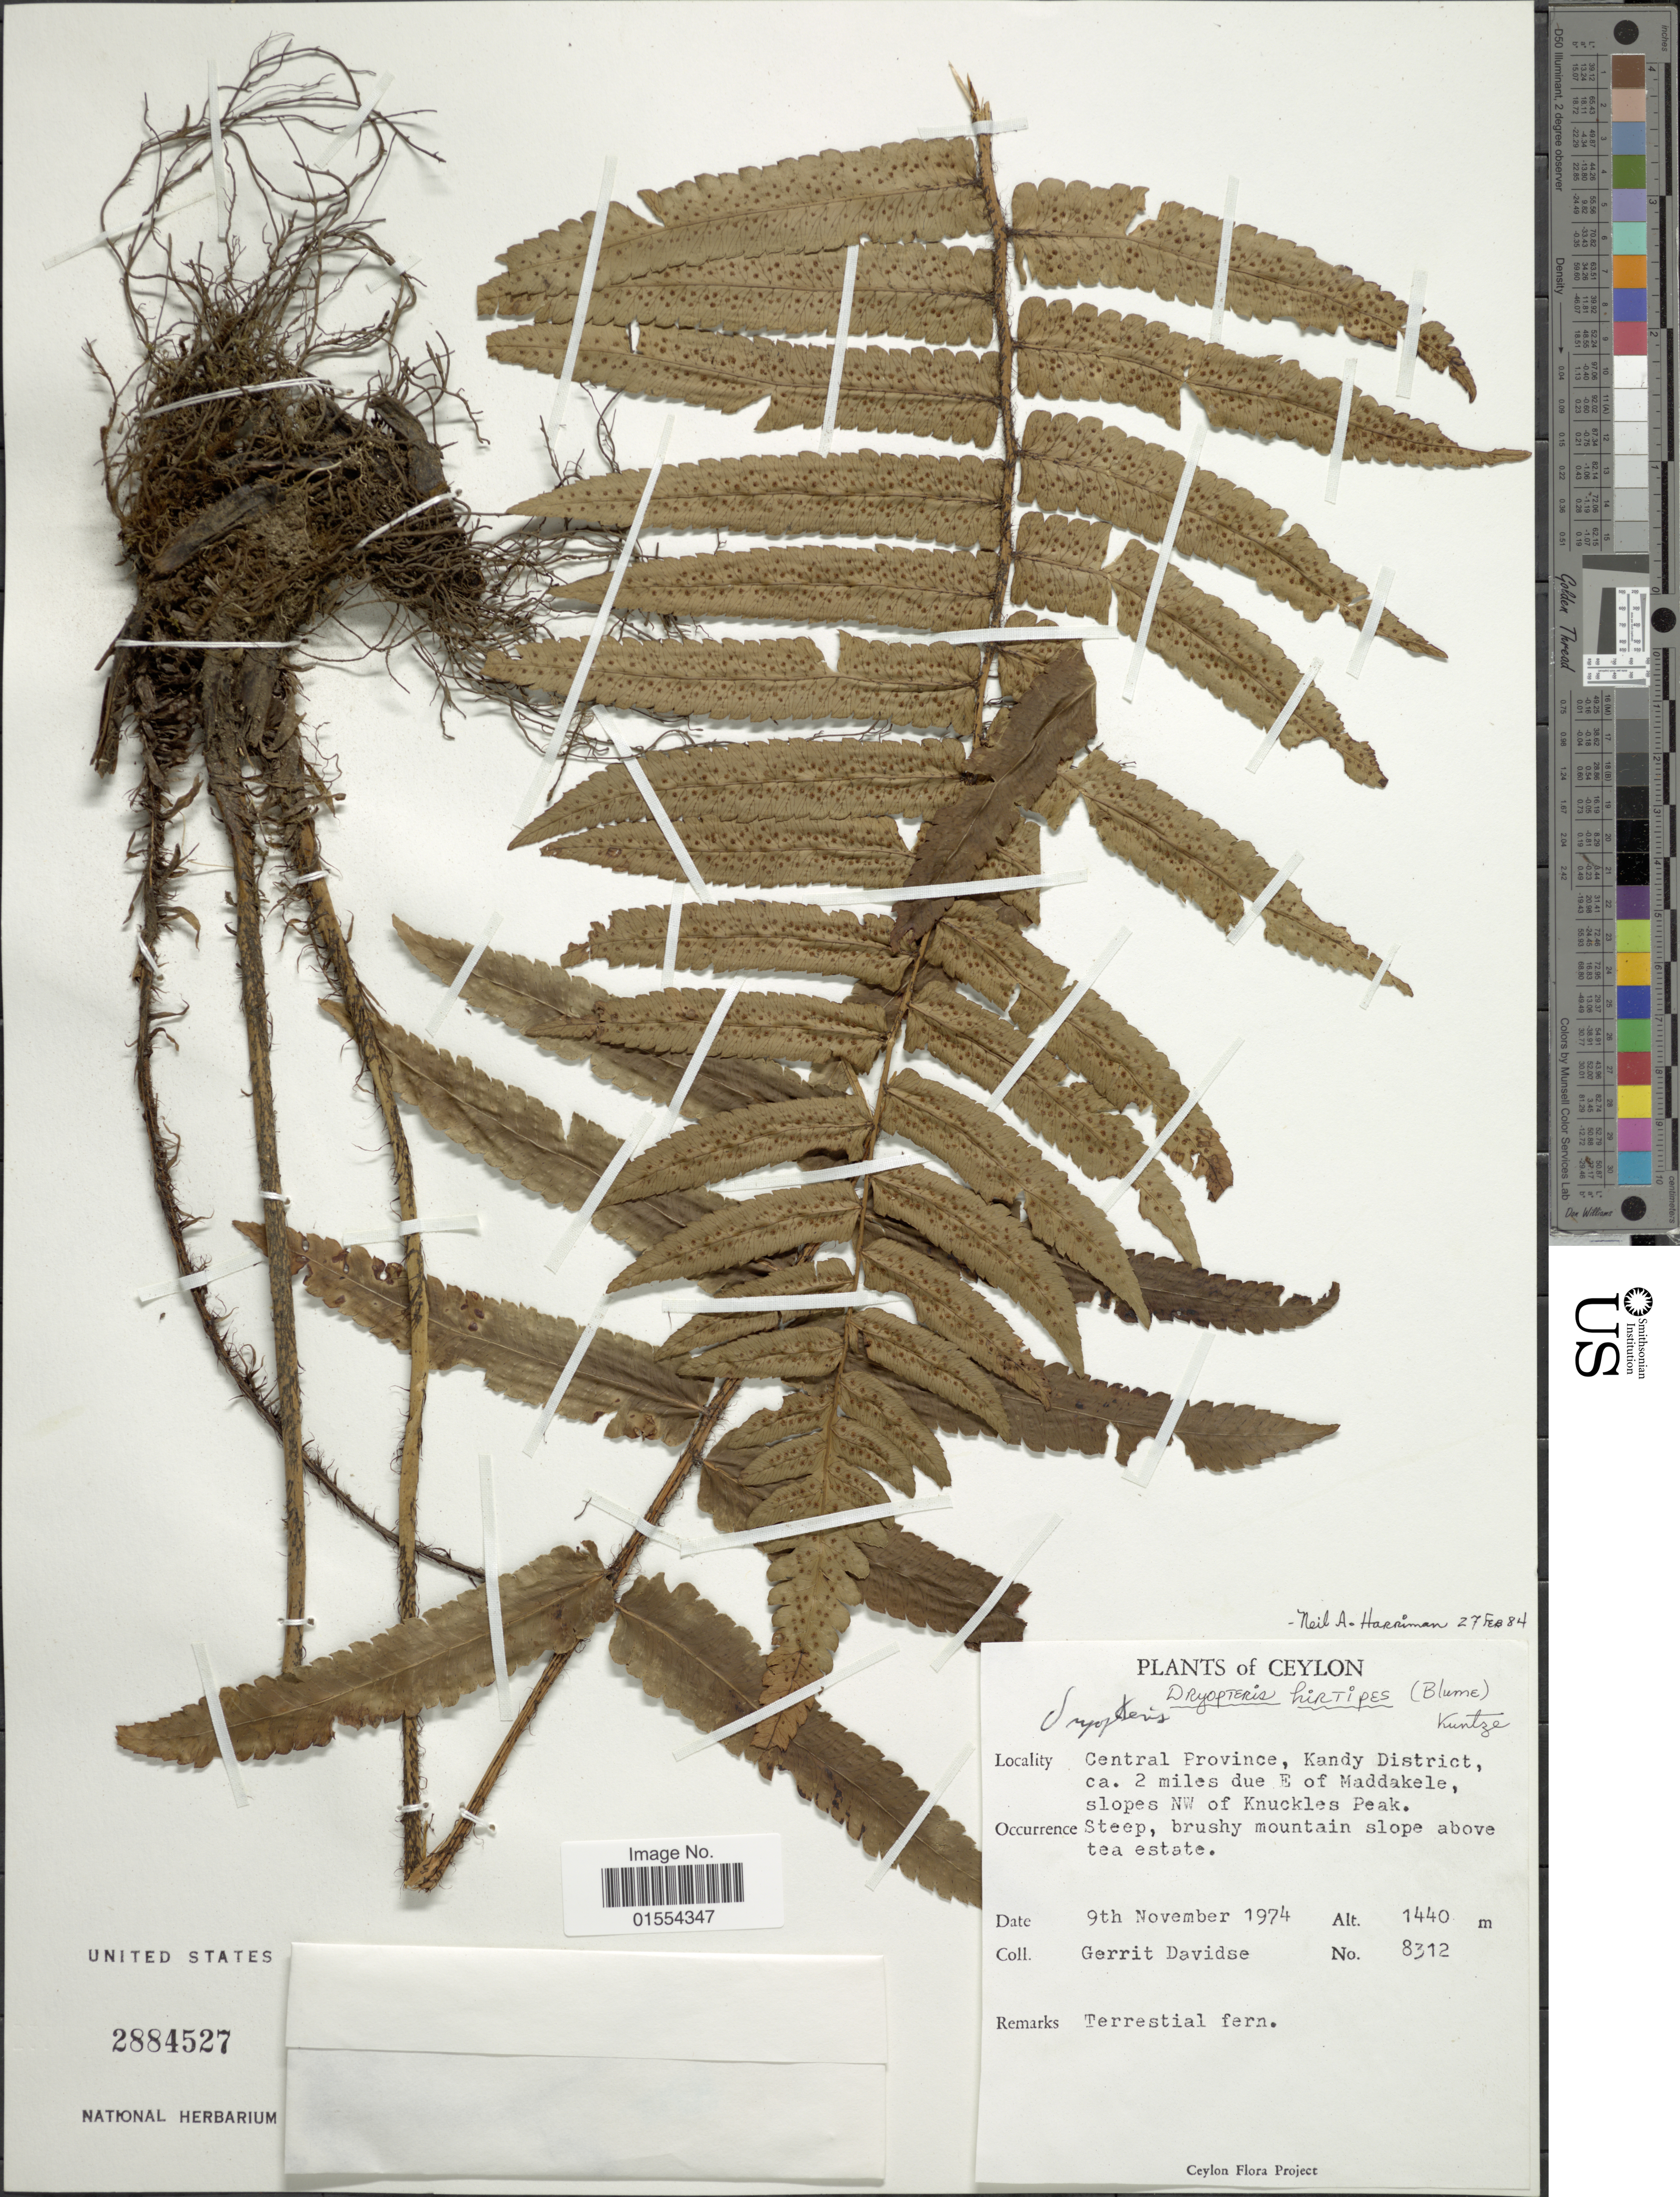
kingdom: Plantae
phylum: Tracheophyta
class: Polypodiopsida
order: Polypodiales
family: Dryopteridaceae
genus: Dryopteris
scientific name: Dryopteris hirtipes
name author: (Blume) Kuntze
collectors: G. Davidse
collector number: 8312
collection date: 1974-11-09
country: Sri Lanka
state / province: Central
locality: Ceylon, Central Province, Kandy District, ca. 2 miles due E, of Maddakele slopes NW of Knuckles Peak.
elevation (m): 1440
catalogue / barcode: US 2884527